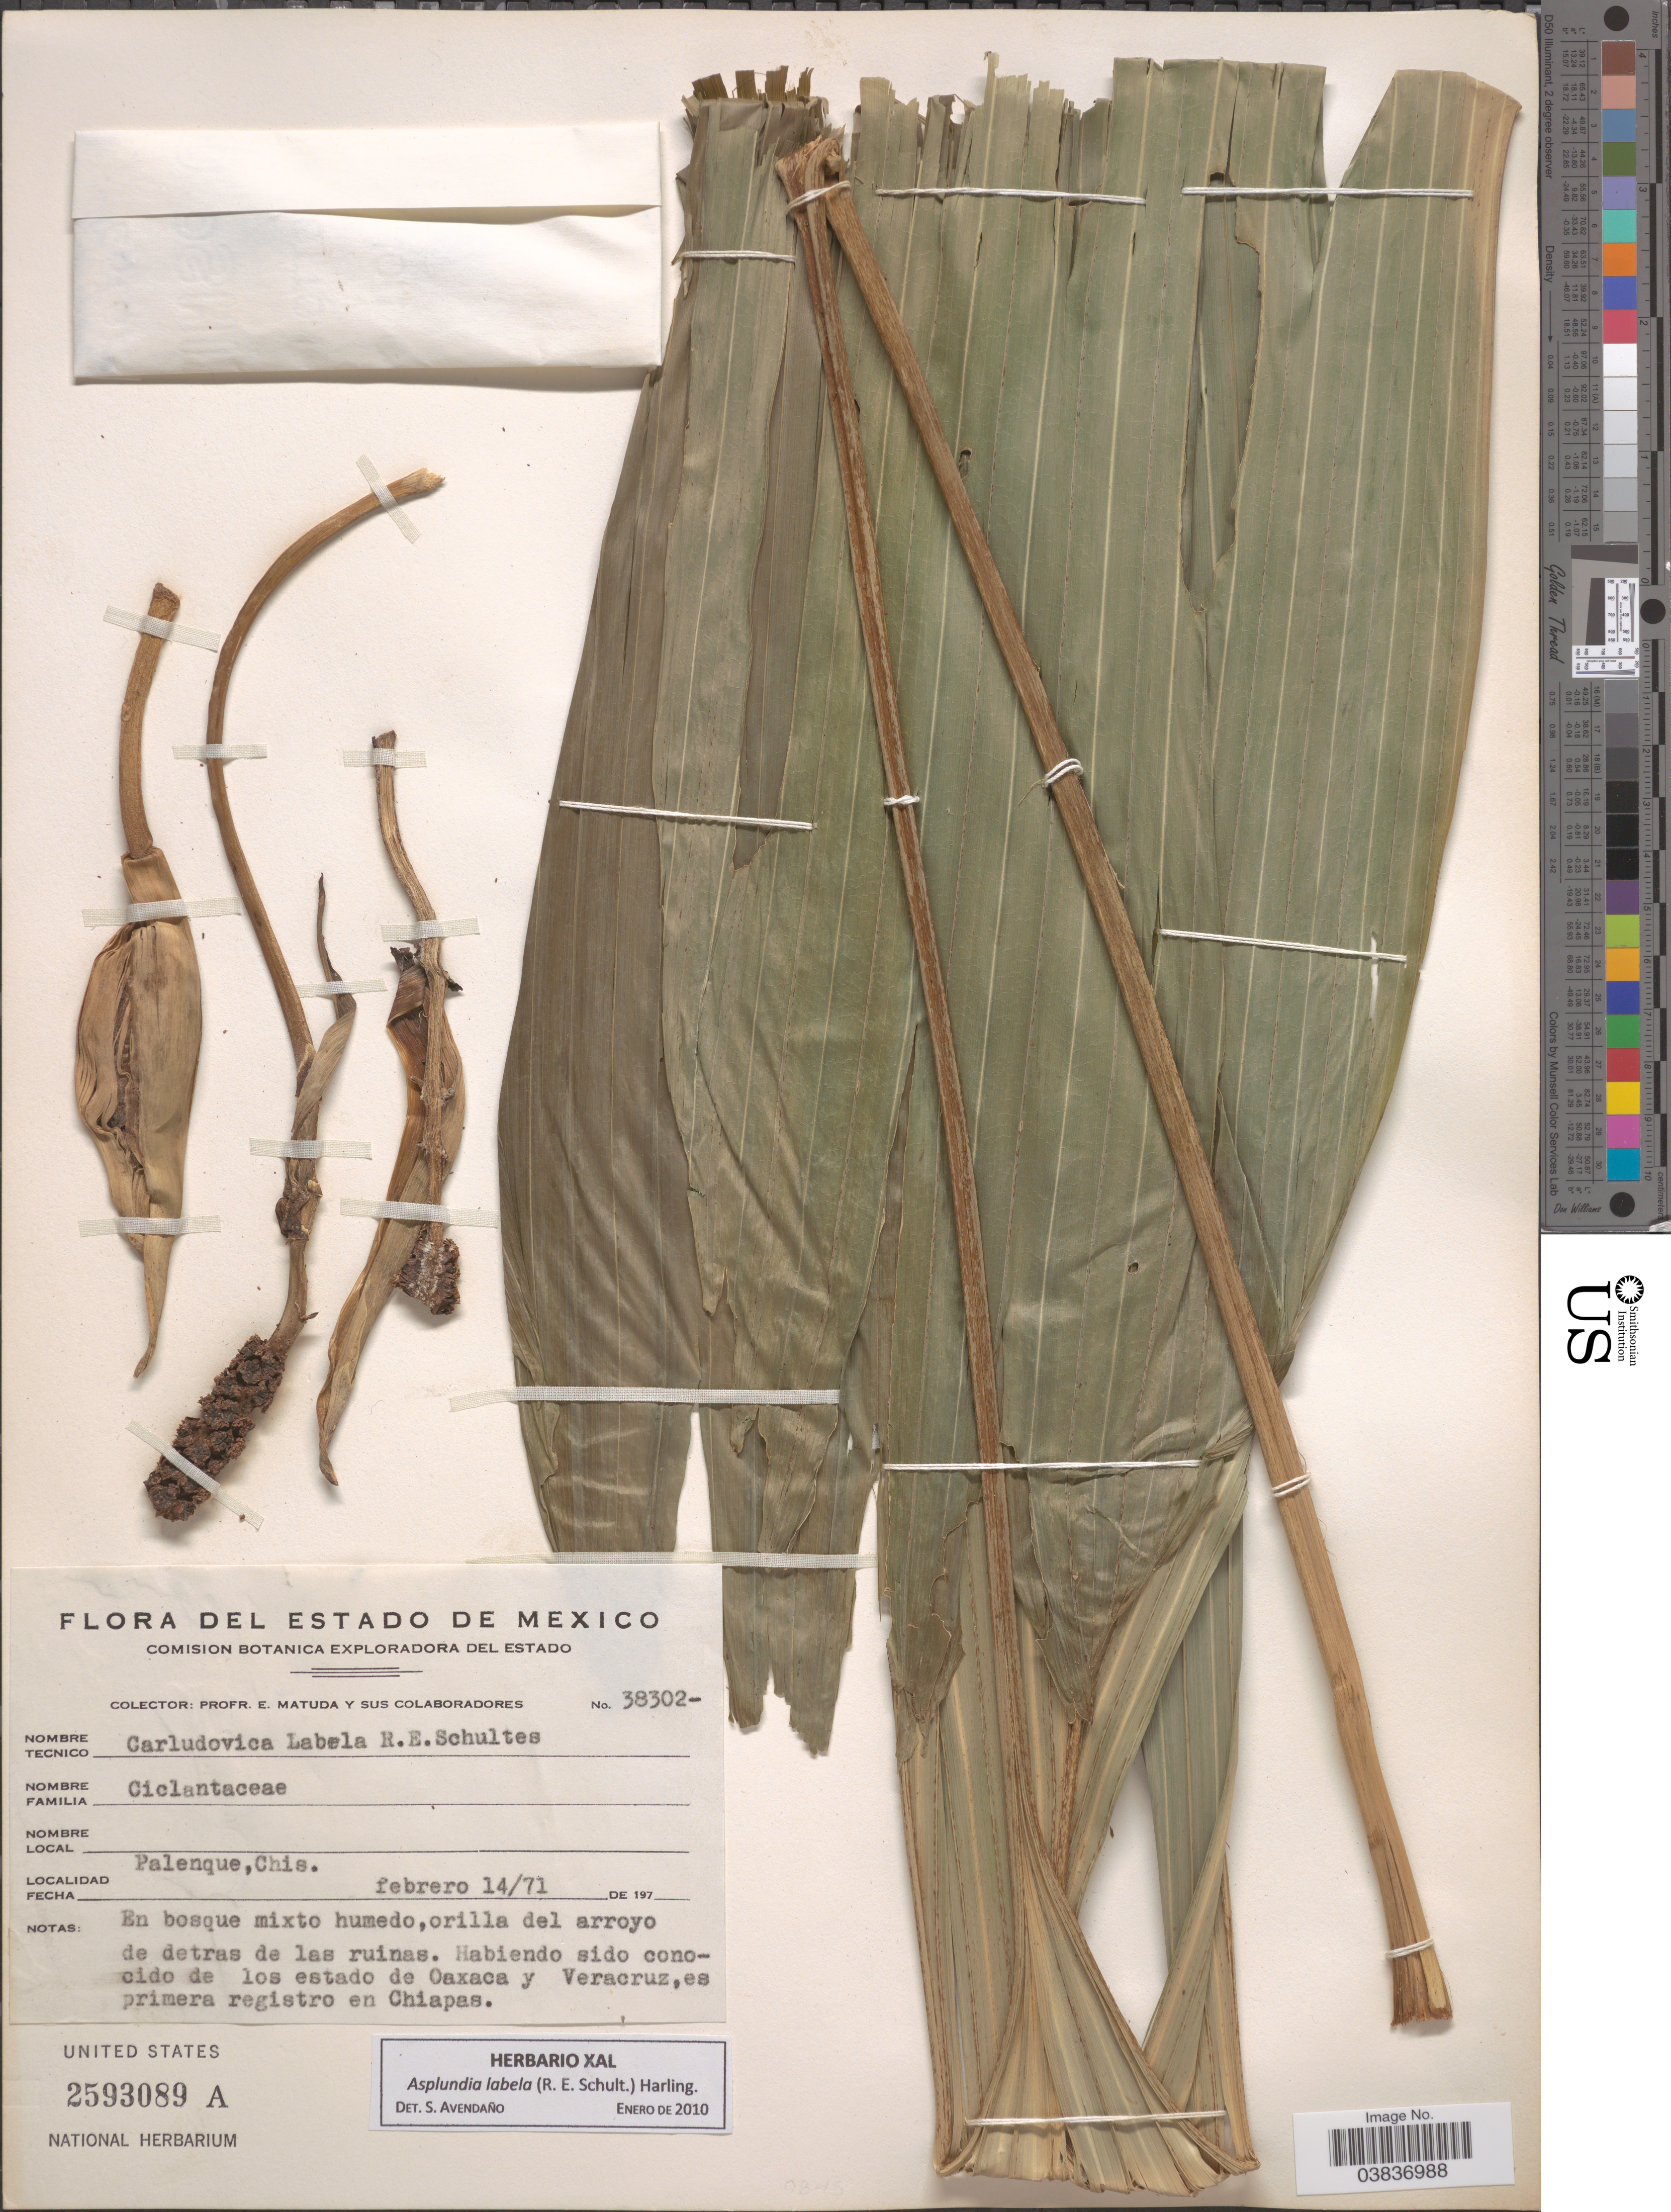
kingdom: Plantae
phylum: Tracheophyta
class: Liliopsida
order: Pandanales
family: Cyclanthaceae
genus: Asplundia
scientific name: Asplundia labela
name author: (R.E. Schult.) Harling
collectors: E. Matuda & Sus Colaboradores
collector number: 38302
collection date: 1971-02-14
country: Mexico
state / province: Chiapas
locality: Palenque. Habiendo sido conocido de los estado de Oaxaca y Veracruz, es primera registro en Chiapas.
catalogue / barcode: US 2593089A